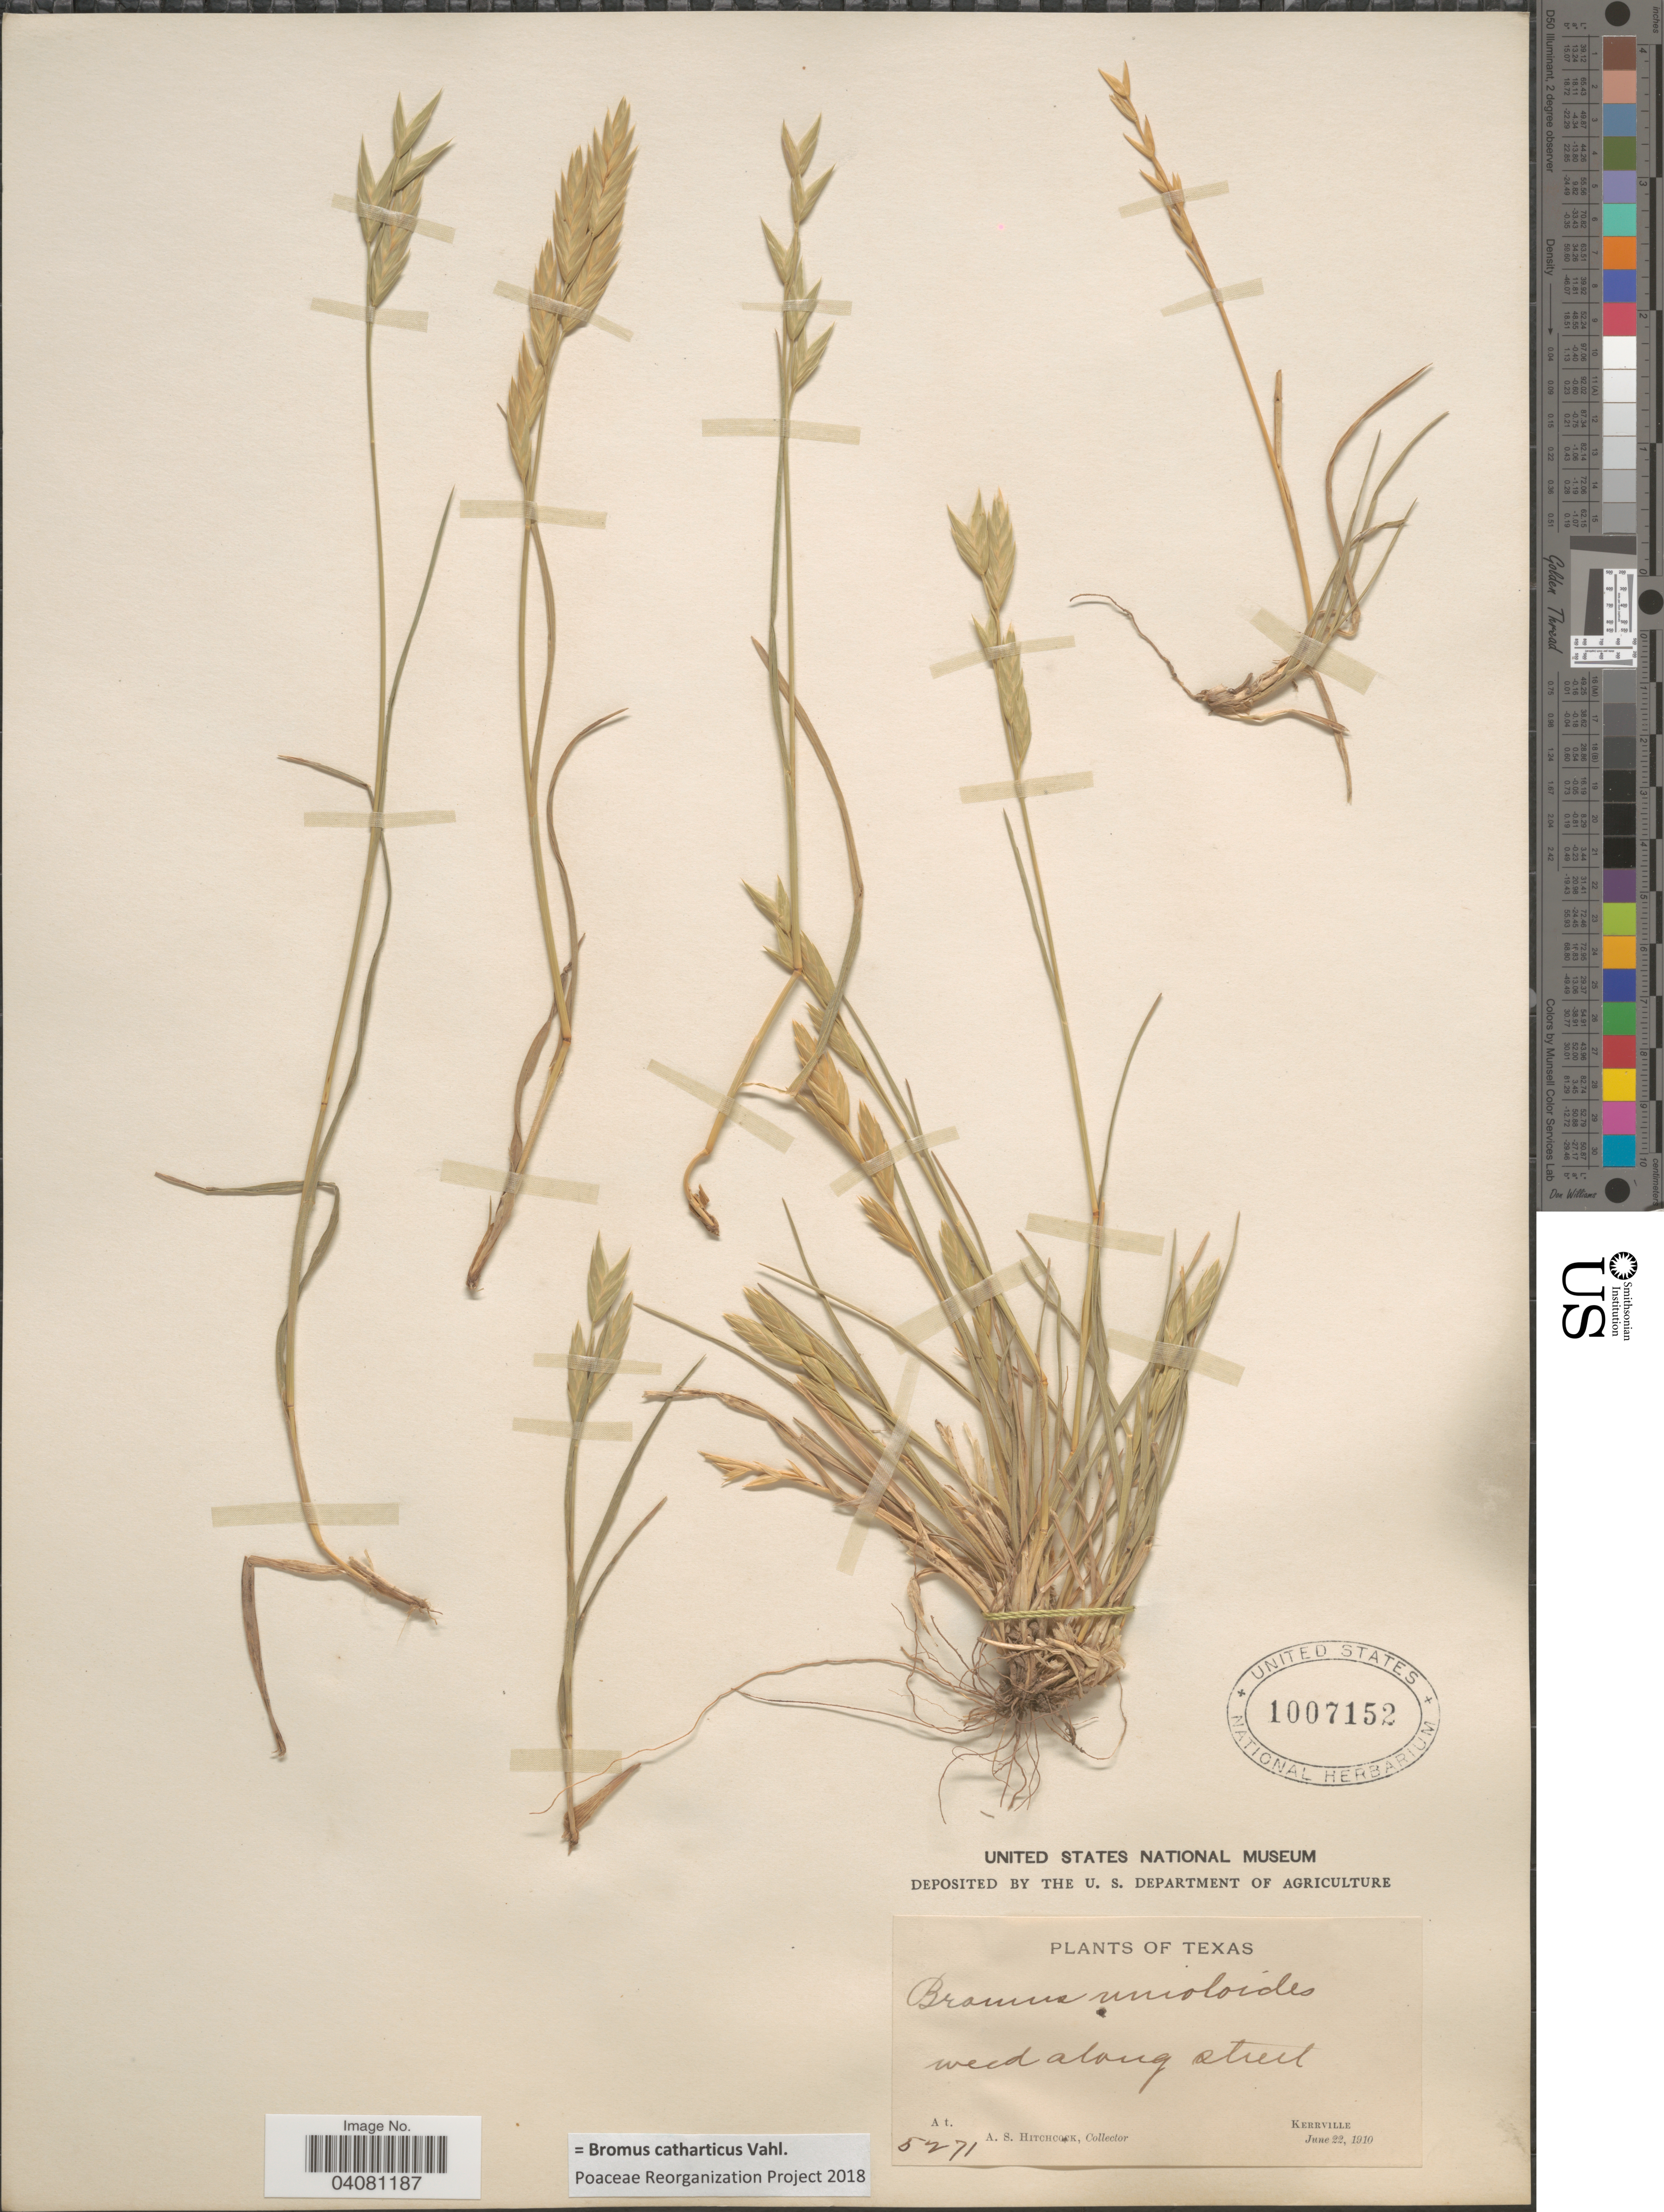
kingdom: Plantae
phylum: Tracheophyta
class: Liliopsida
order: Poales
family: Poaceae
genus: Bromus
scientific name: Bromus catharticus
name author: Vahl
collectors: A. S. Hitchcock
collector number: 5271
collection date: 1910-06-22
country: United States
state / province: Texas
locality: Kerrville.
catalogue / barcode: US 1007152